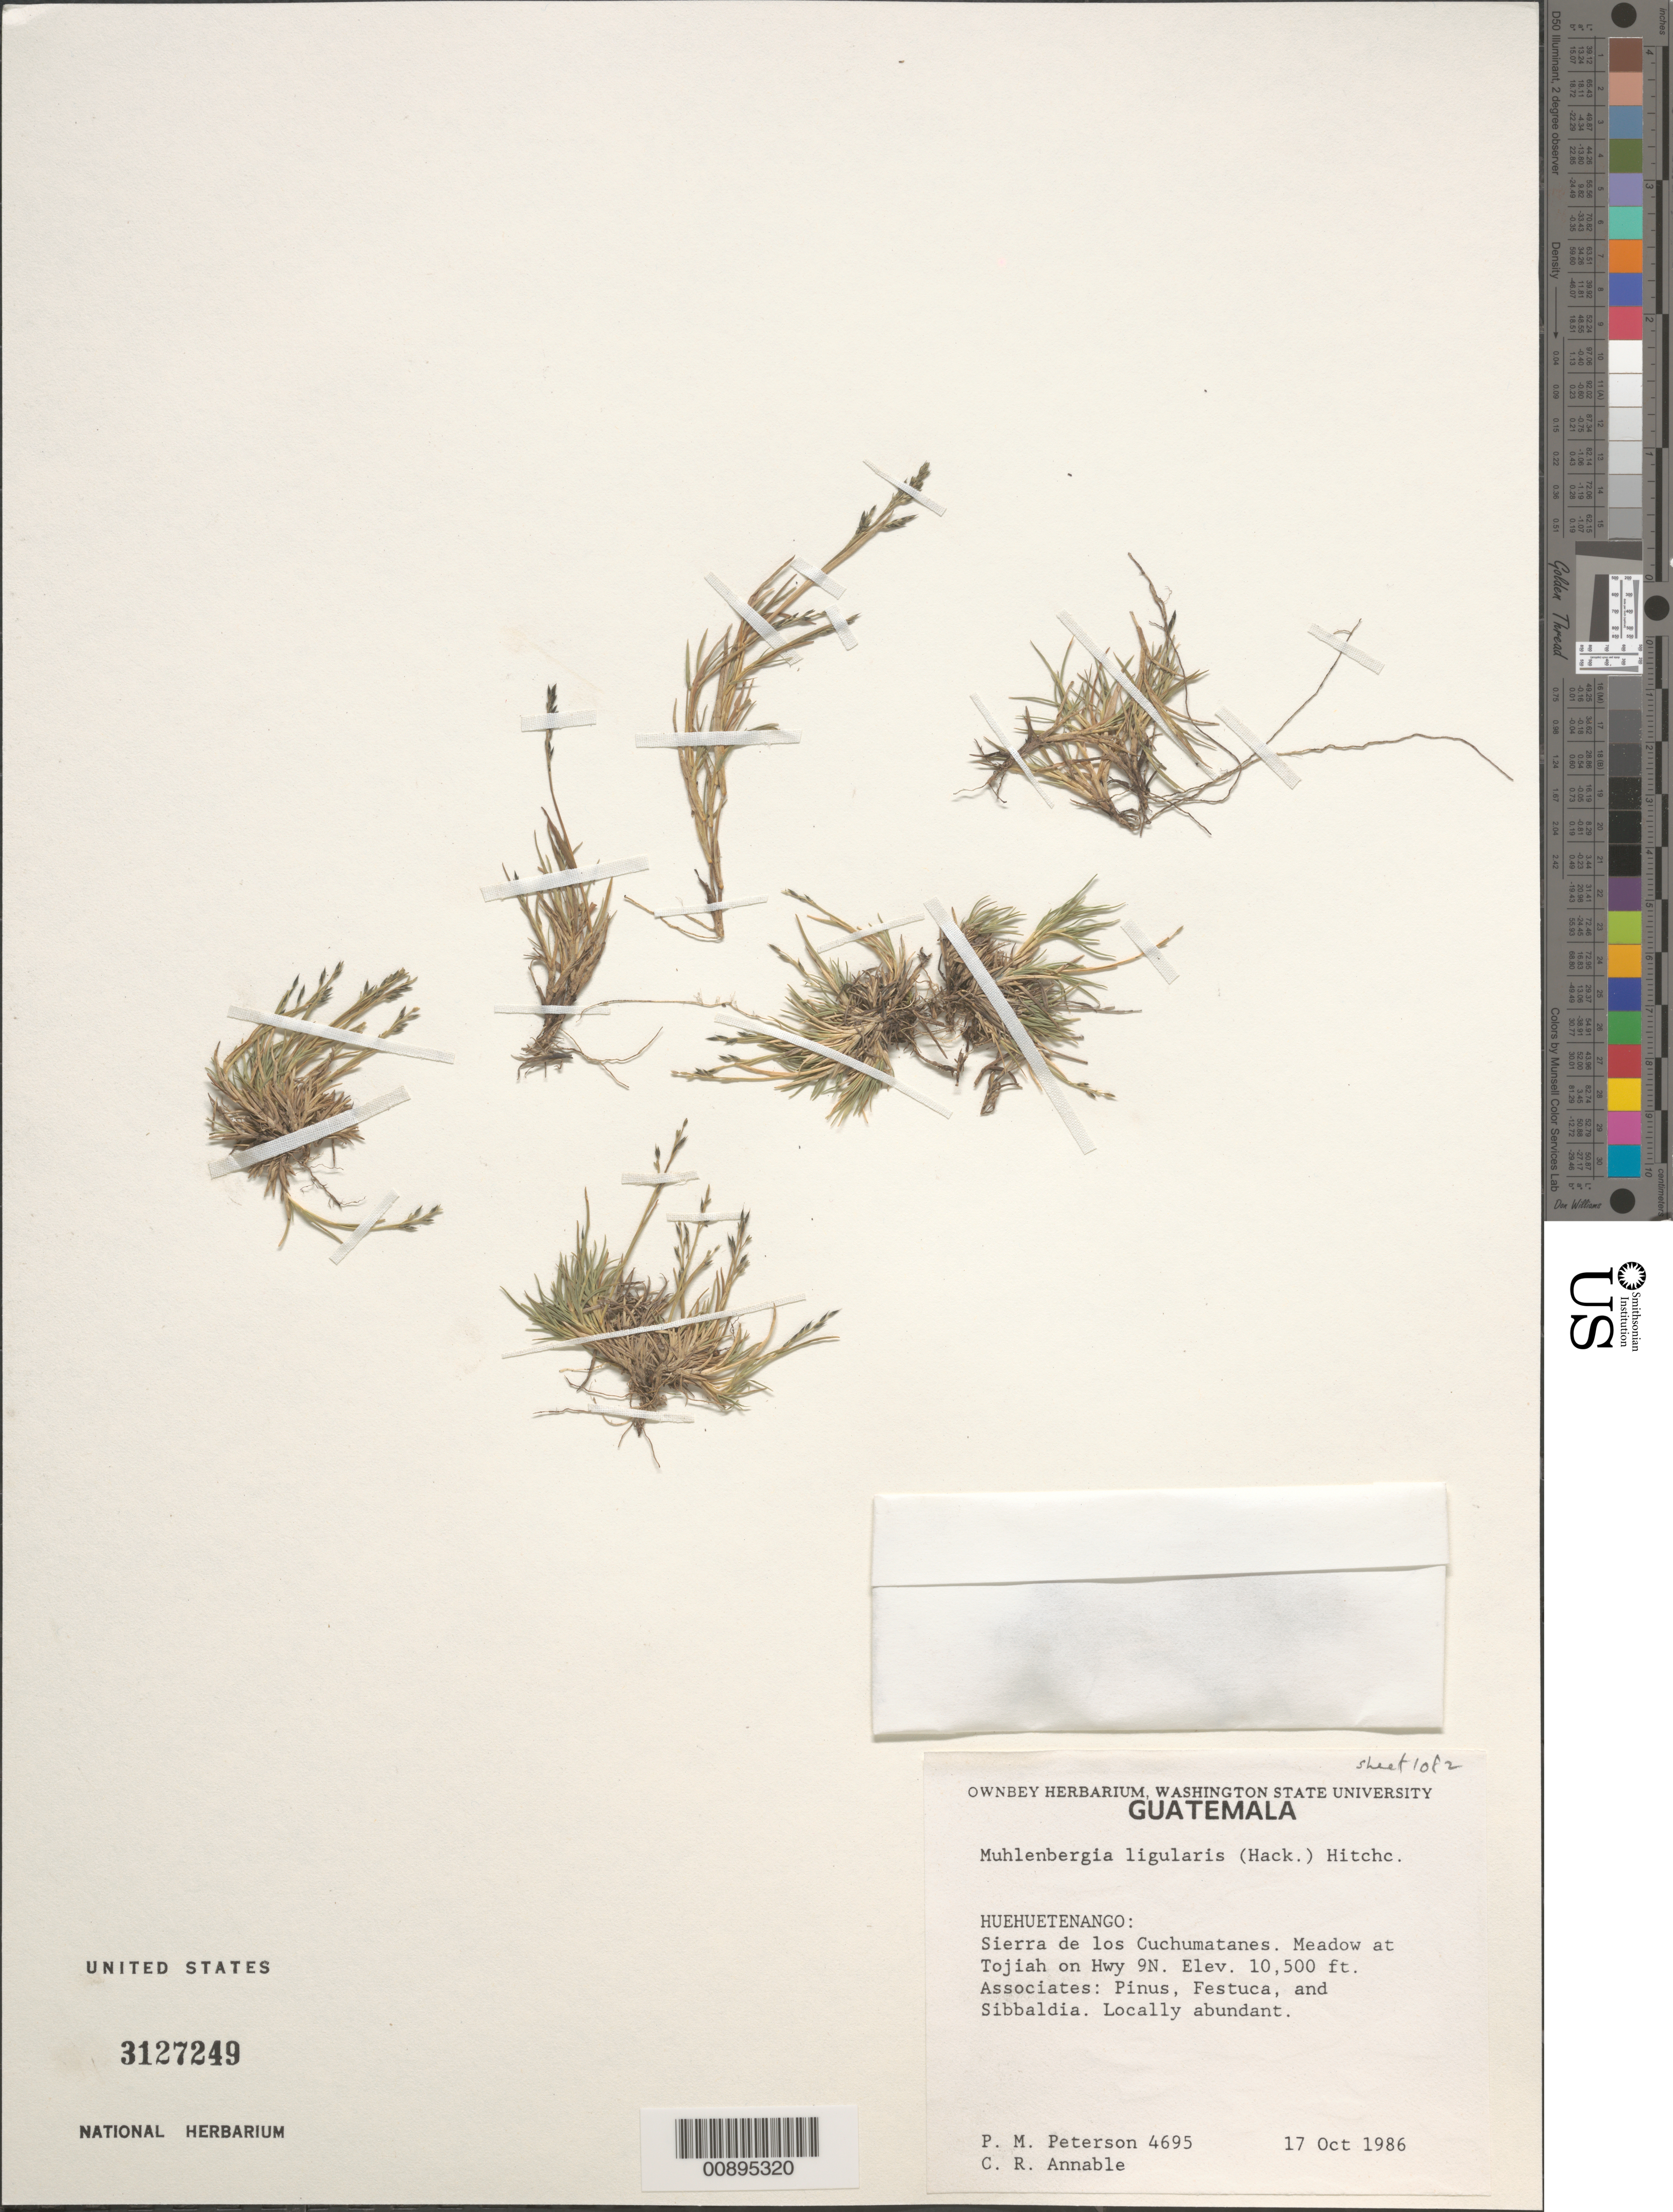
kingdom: Plantae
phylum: Tracheophyta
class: Liliopsida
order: Poales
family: Poaceae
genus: Muhlenbergia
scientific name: Muhlenbergia ligularis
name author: (Hack.) Hitchc.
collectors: P. M. Peterson & C. R. Annable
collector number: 04695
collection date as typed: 17 Oct 1986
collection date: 1986-10-17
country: Guatemala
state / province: Huehuetenango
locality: Sierra de las Cuchumatanes, at Tojiah on Hwy 9N.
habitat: Meadow, associated with Pinus, Festuca and Sibbaldia.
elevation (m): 3200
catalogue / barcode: US 3127249